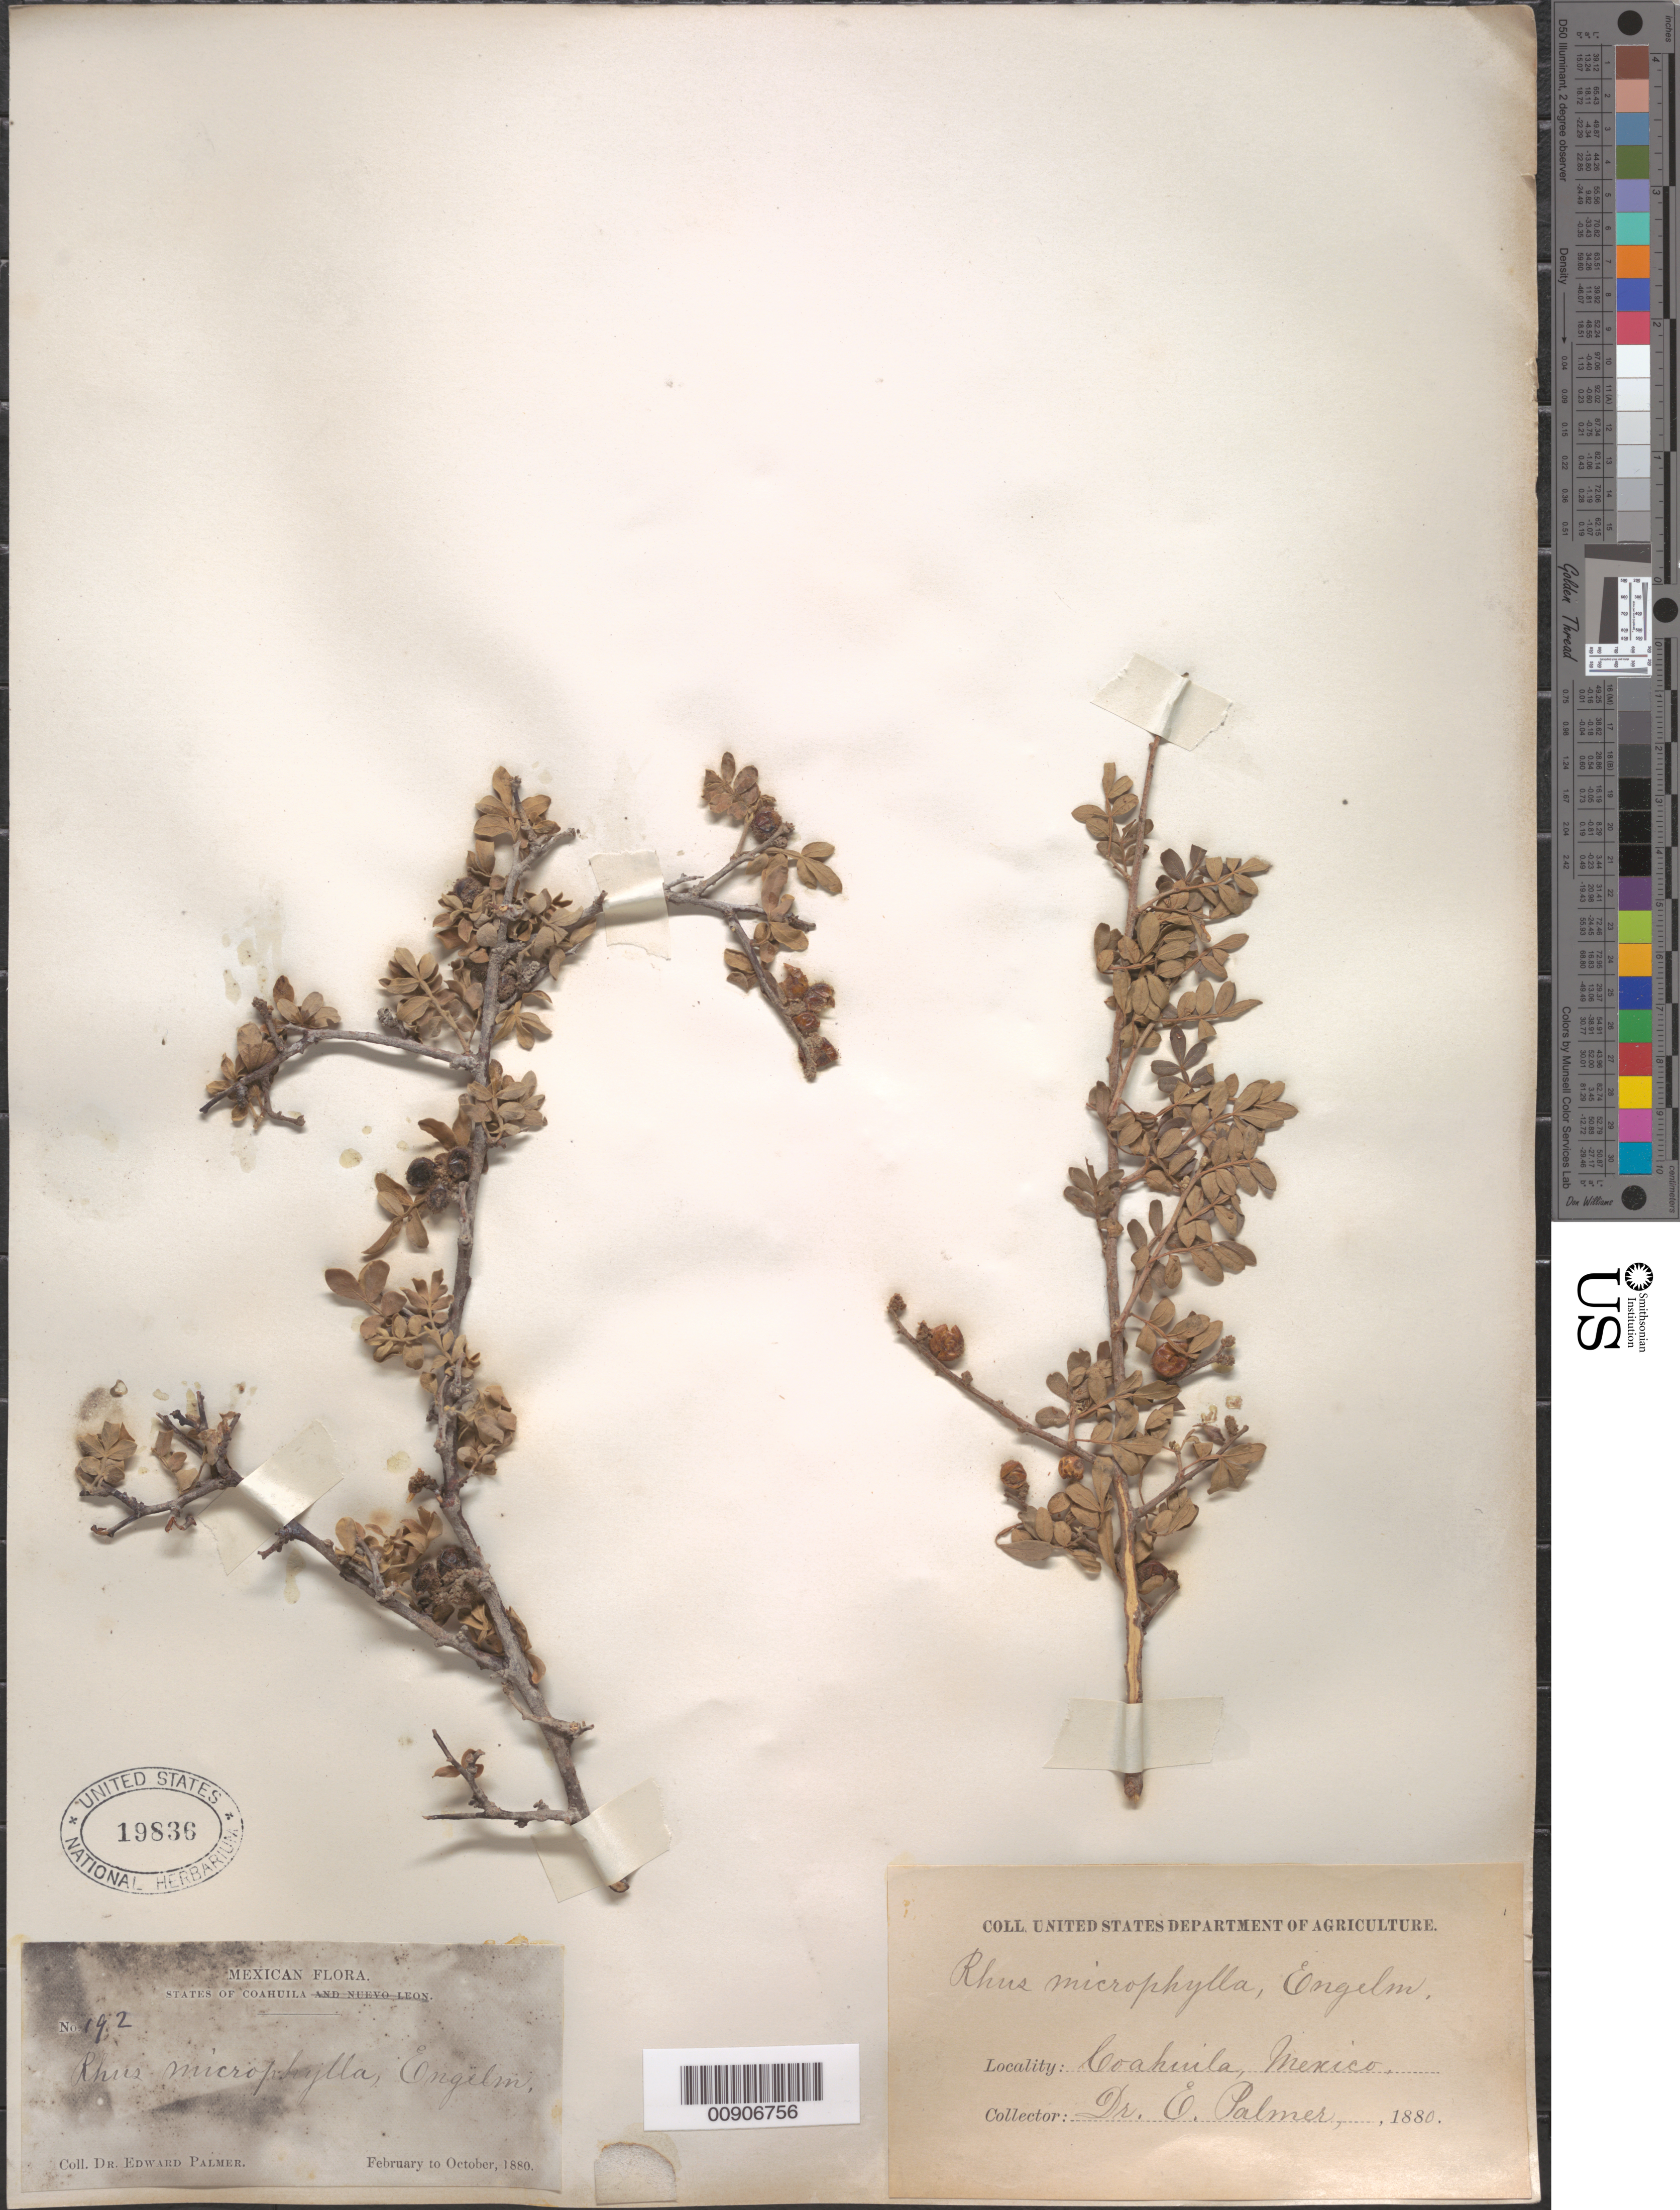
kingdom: Plantae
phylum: Tracheophyta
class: Magnoliopsida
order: Sapindales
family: Anacardiaceae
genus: Rhus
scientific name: Rhus microphylla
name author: Engelm.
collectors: E. Palmer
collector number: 192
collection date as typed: Feb 1880 to -- Oct 1880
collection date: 1880-02/1880-10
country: Mexico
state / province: Coahuila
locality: Coahuila.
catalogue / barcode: US 19836